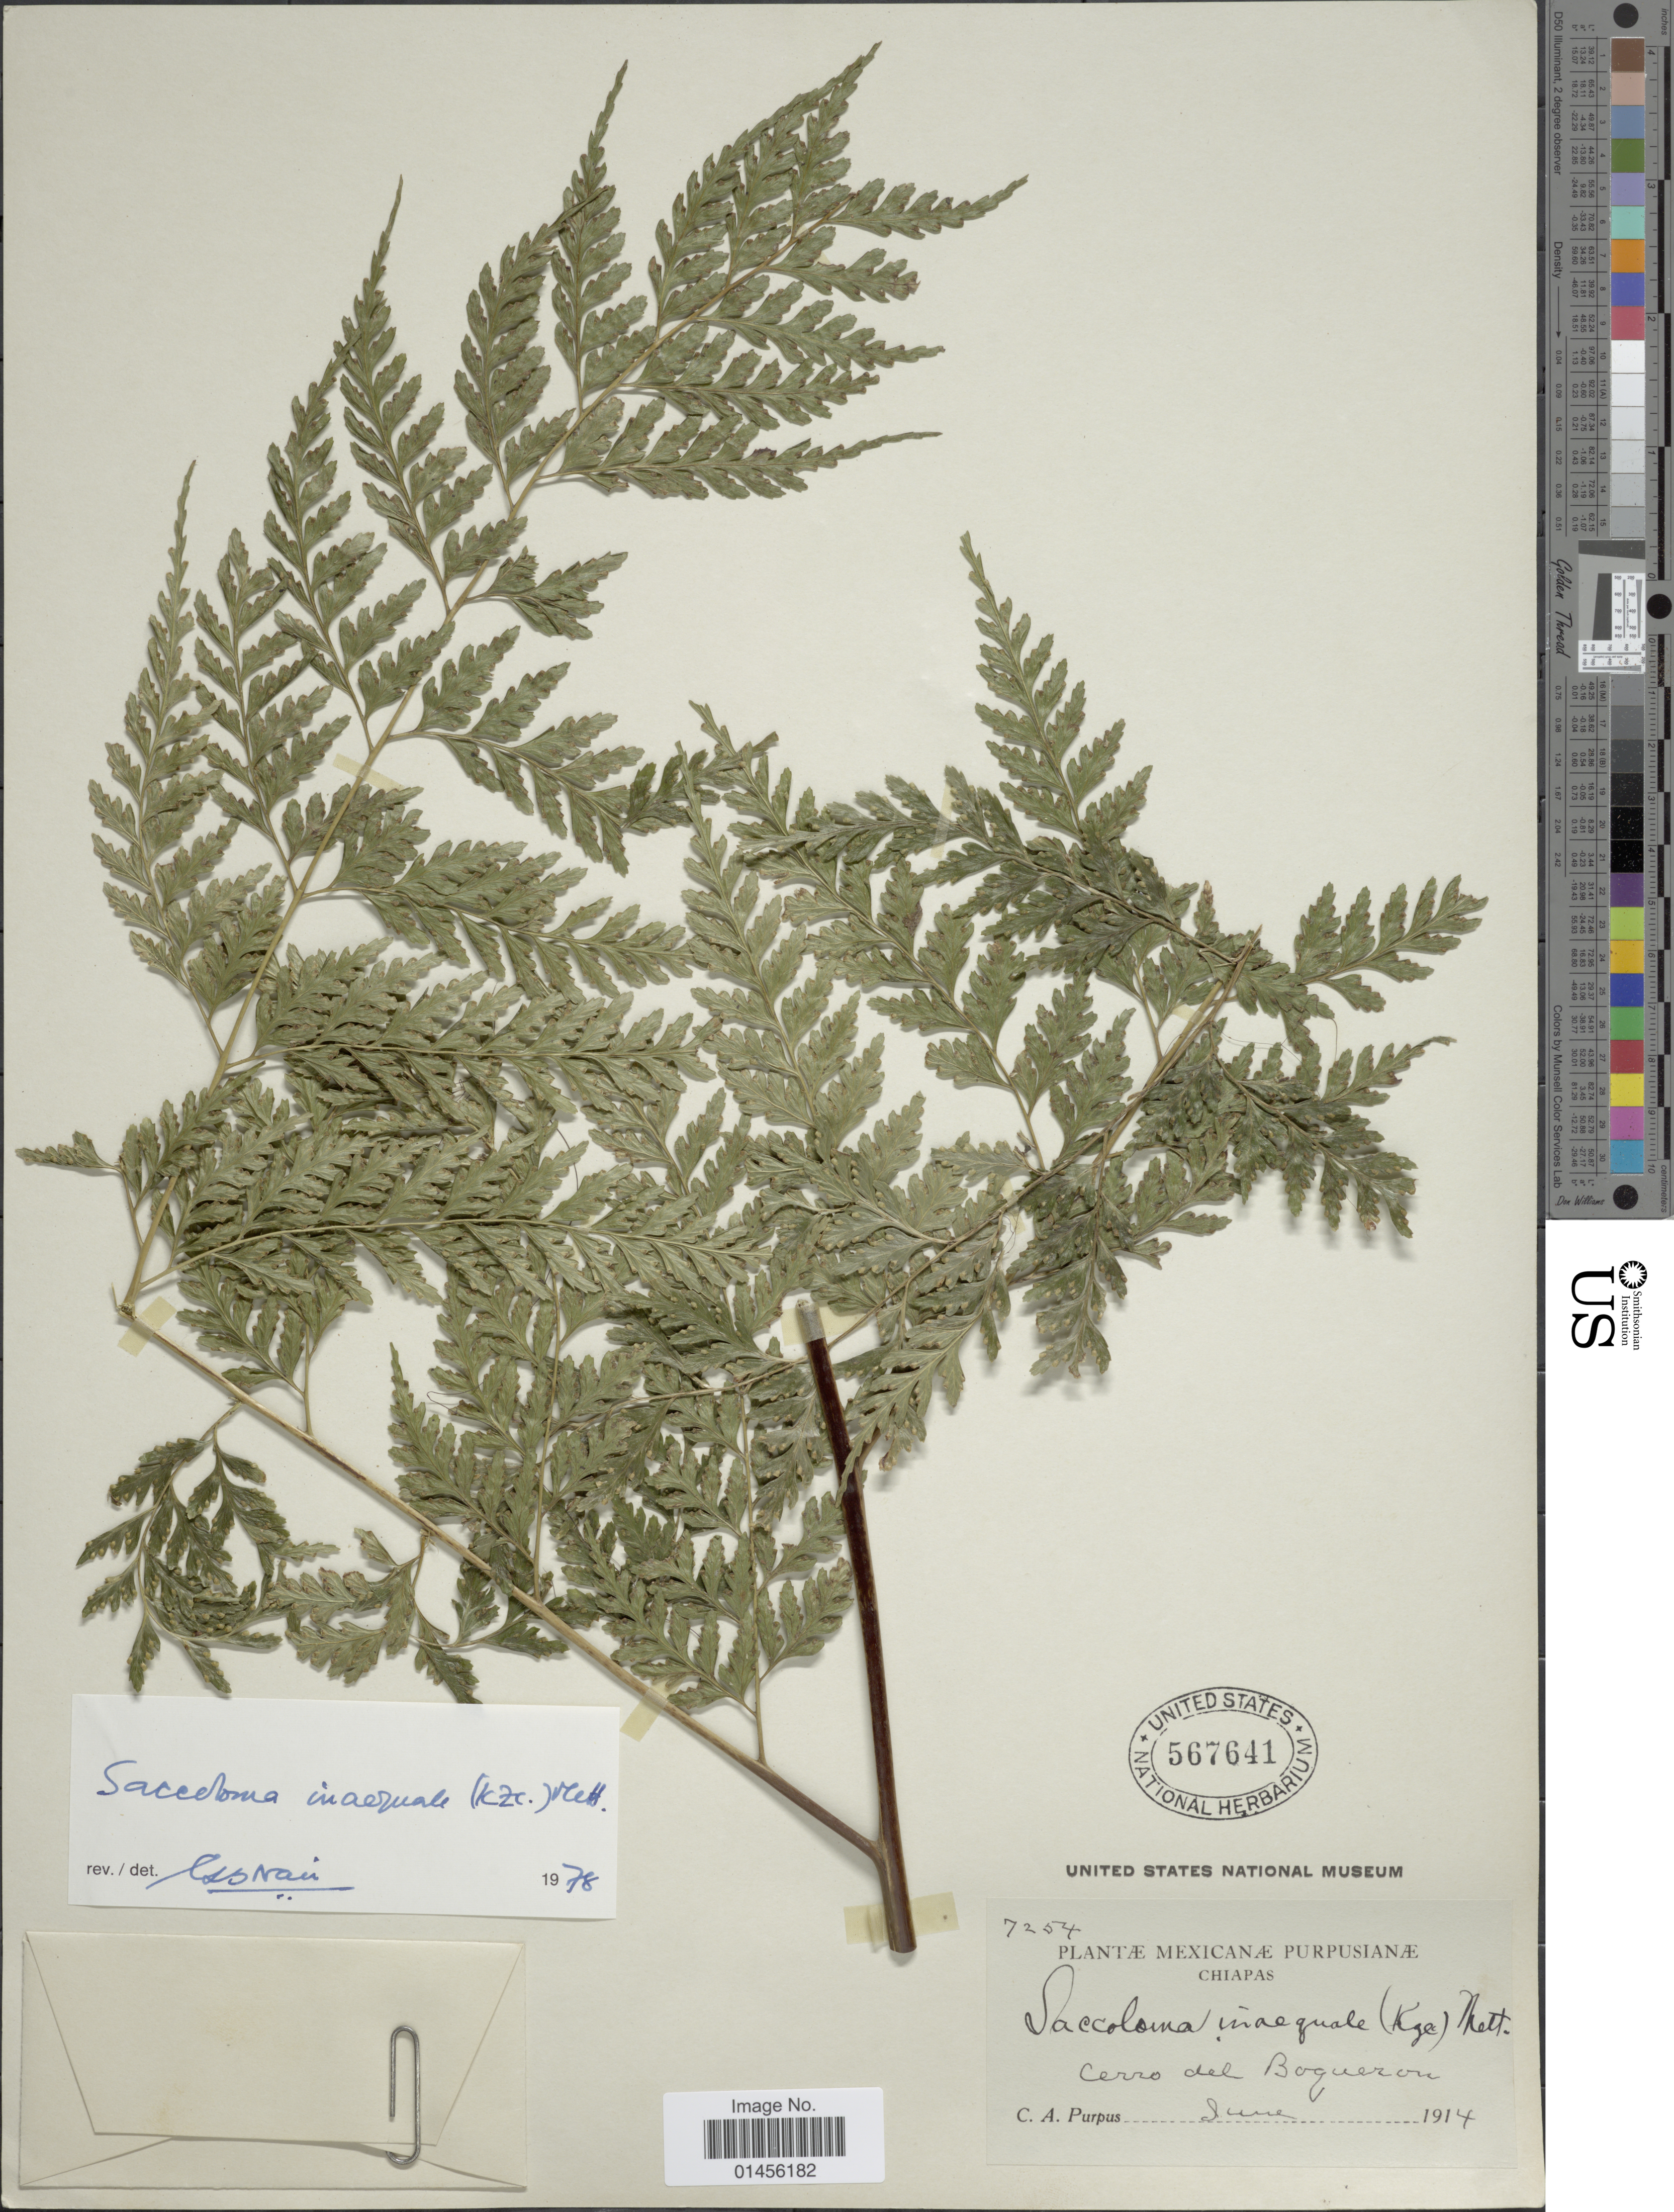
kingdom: Plantae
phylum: Tracheophyta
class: Polypodiopsida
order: Polypodiales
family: Saccolomataceae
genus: Saccoloma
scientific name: Saccoloma inaequale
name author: (Kunze) Mett.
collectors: C. A. Purpus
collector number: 7254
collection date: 1914-06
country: Mexico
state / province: Chiapas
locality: Cerro del Boqueron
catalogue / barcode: US 567641